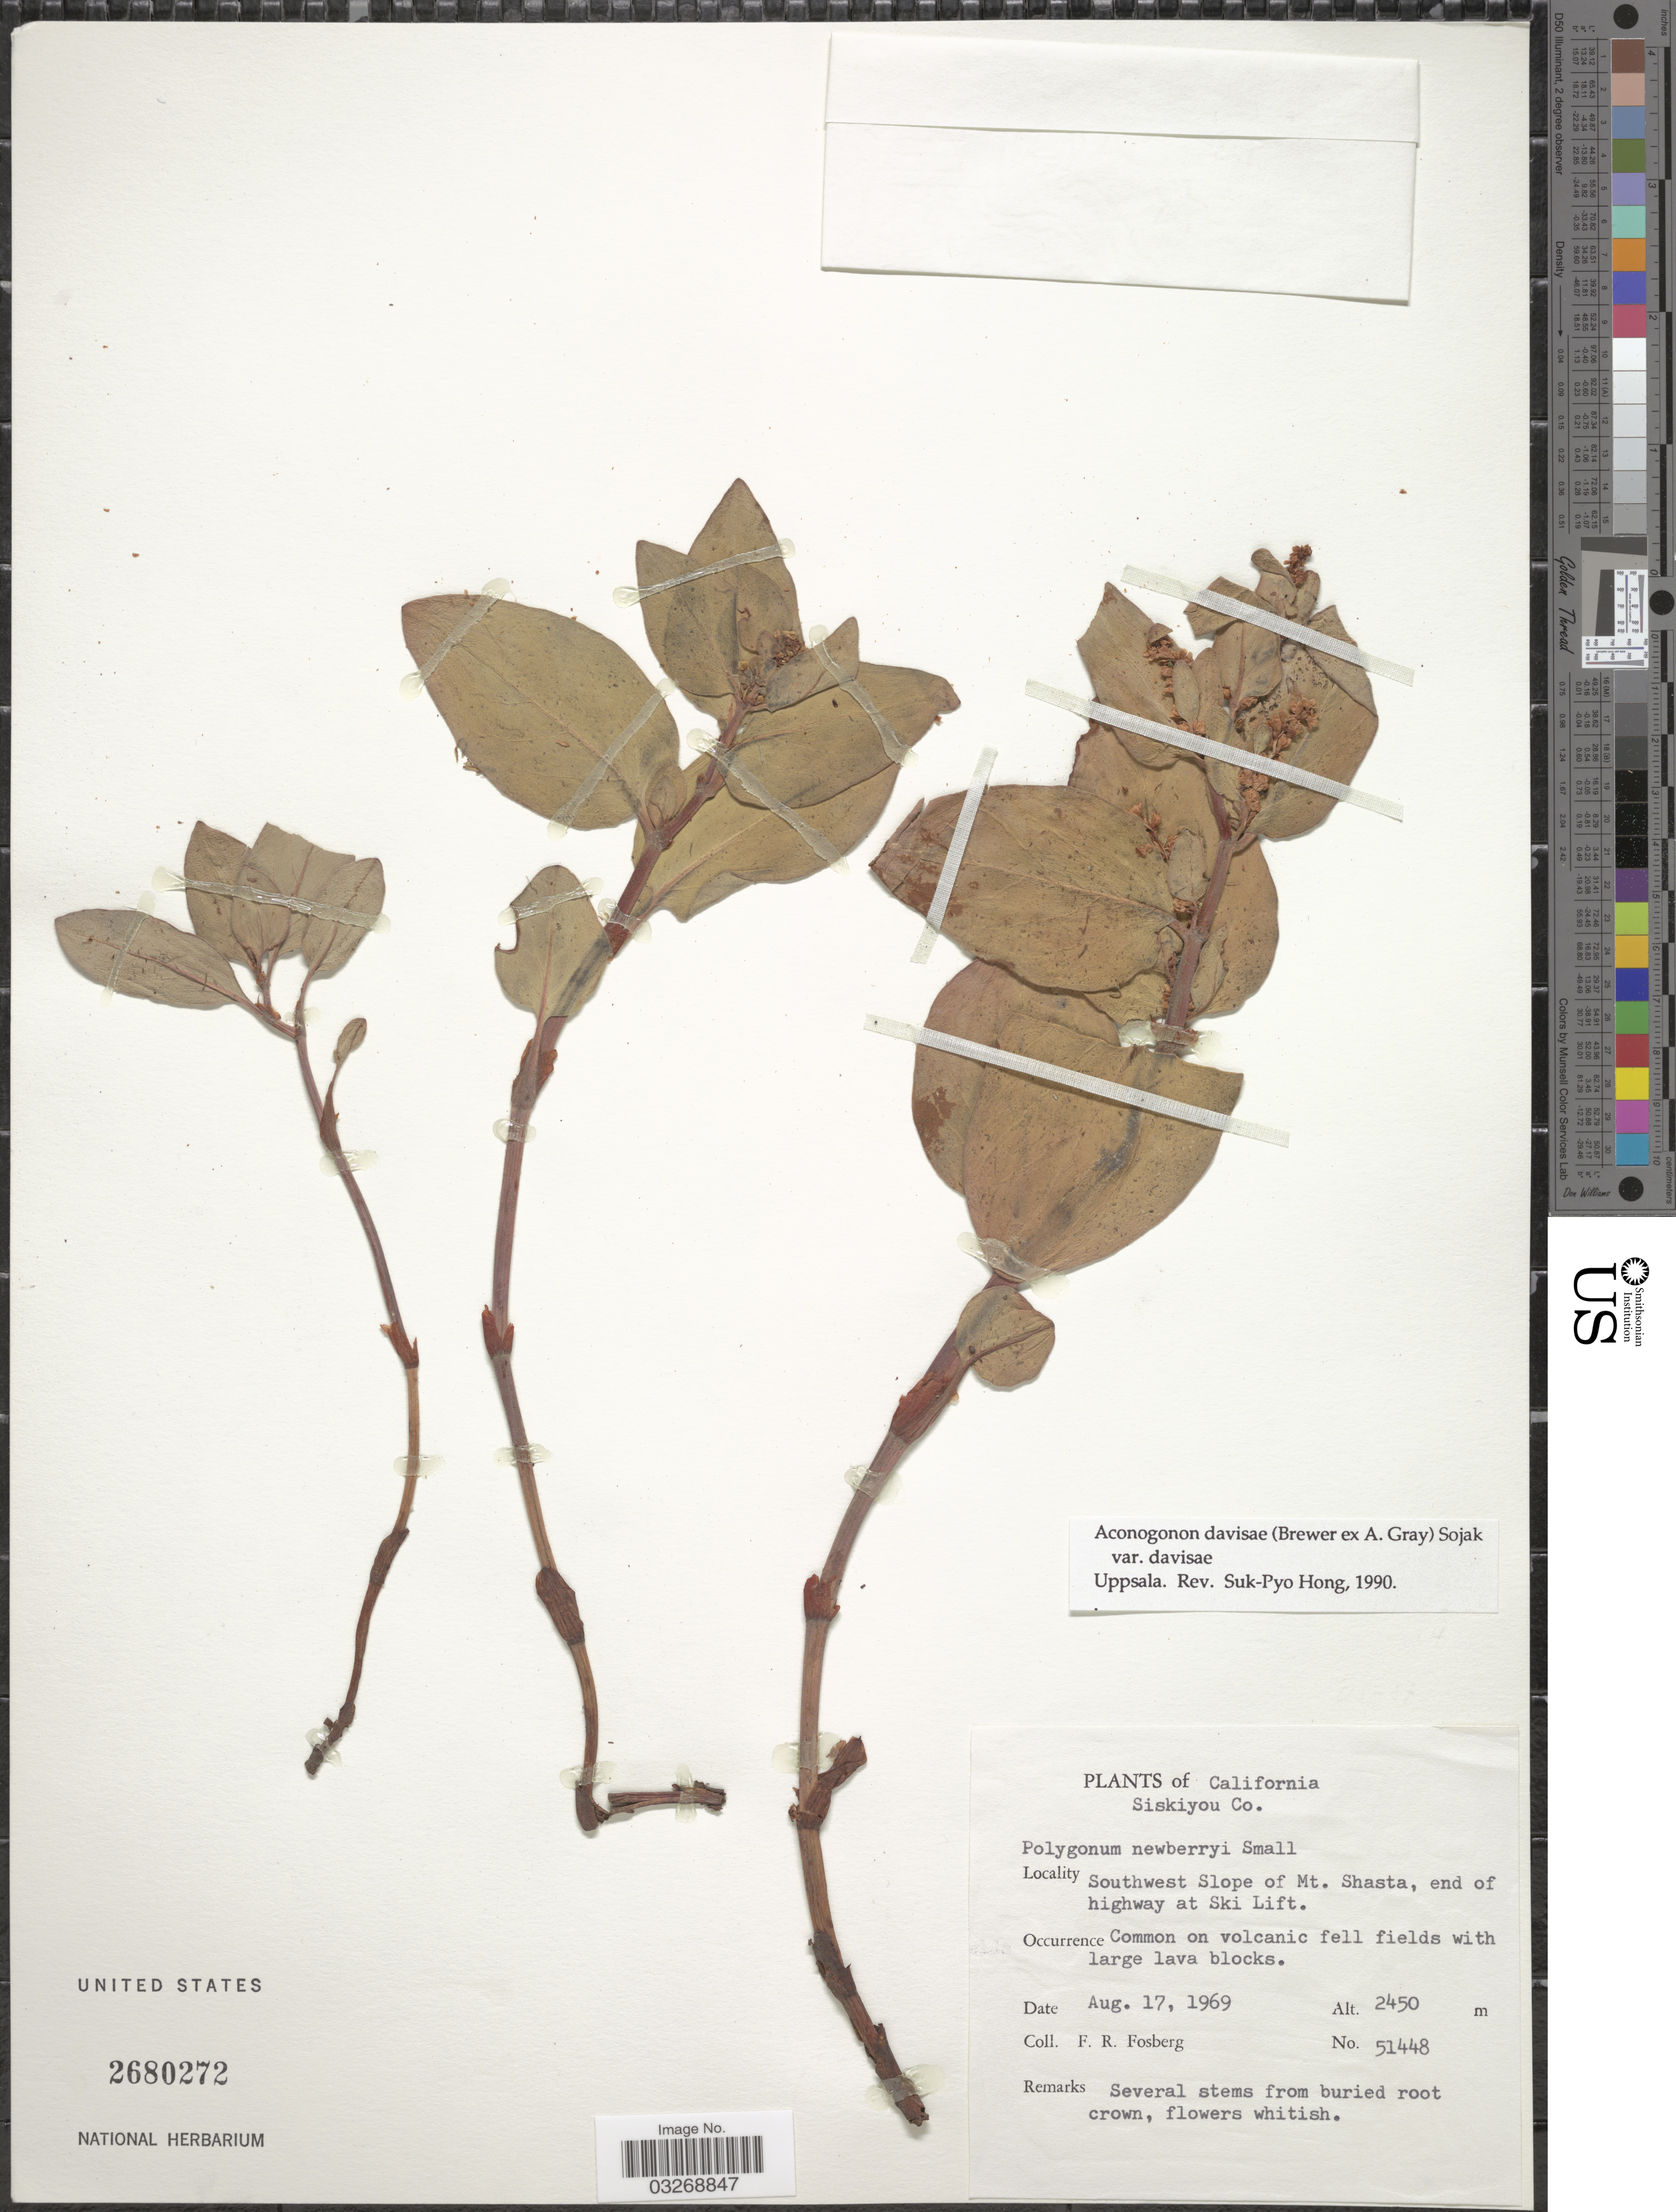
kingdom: Plantae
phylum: Tracheophyta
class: Magnoliopsida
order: Caryophyllales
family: Polygonaceae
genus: Koenigia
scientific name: Koenigia davisiae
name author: (W.H. Brewer ex A. Gray) T.M. Schust. & Reveal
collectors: F. R. Fosberg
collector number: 51448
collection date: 1969-08-17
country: United States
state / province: California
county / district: Siskiyou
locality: Siskiyou Co. Southwest Slope of Mt. Shasta, end of highway at Ski lift.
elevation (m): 2450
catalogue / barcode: US 2680272